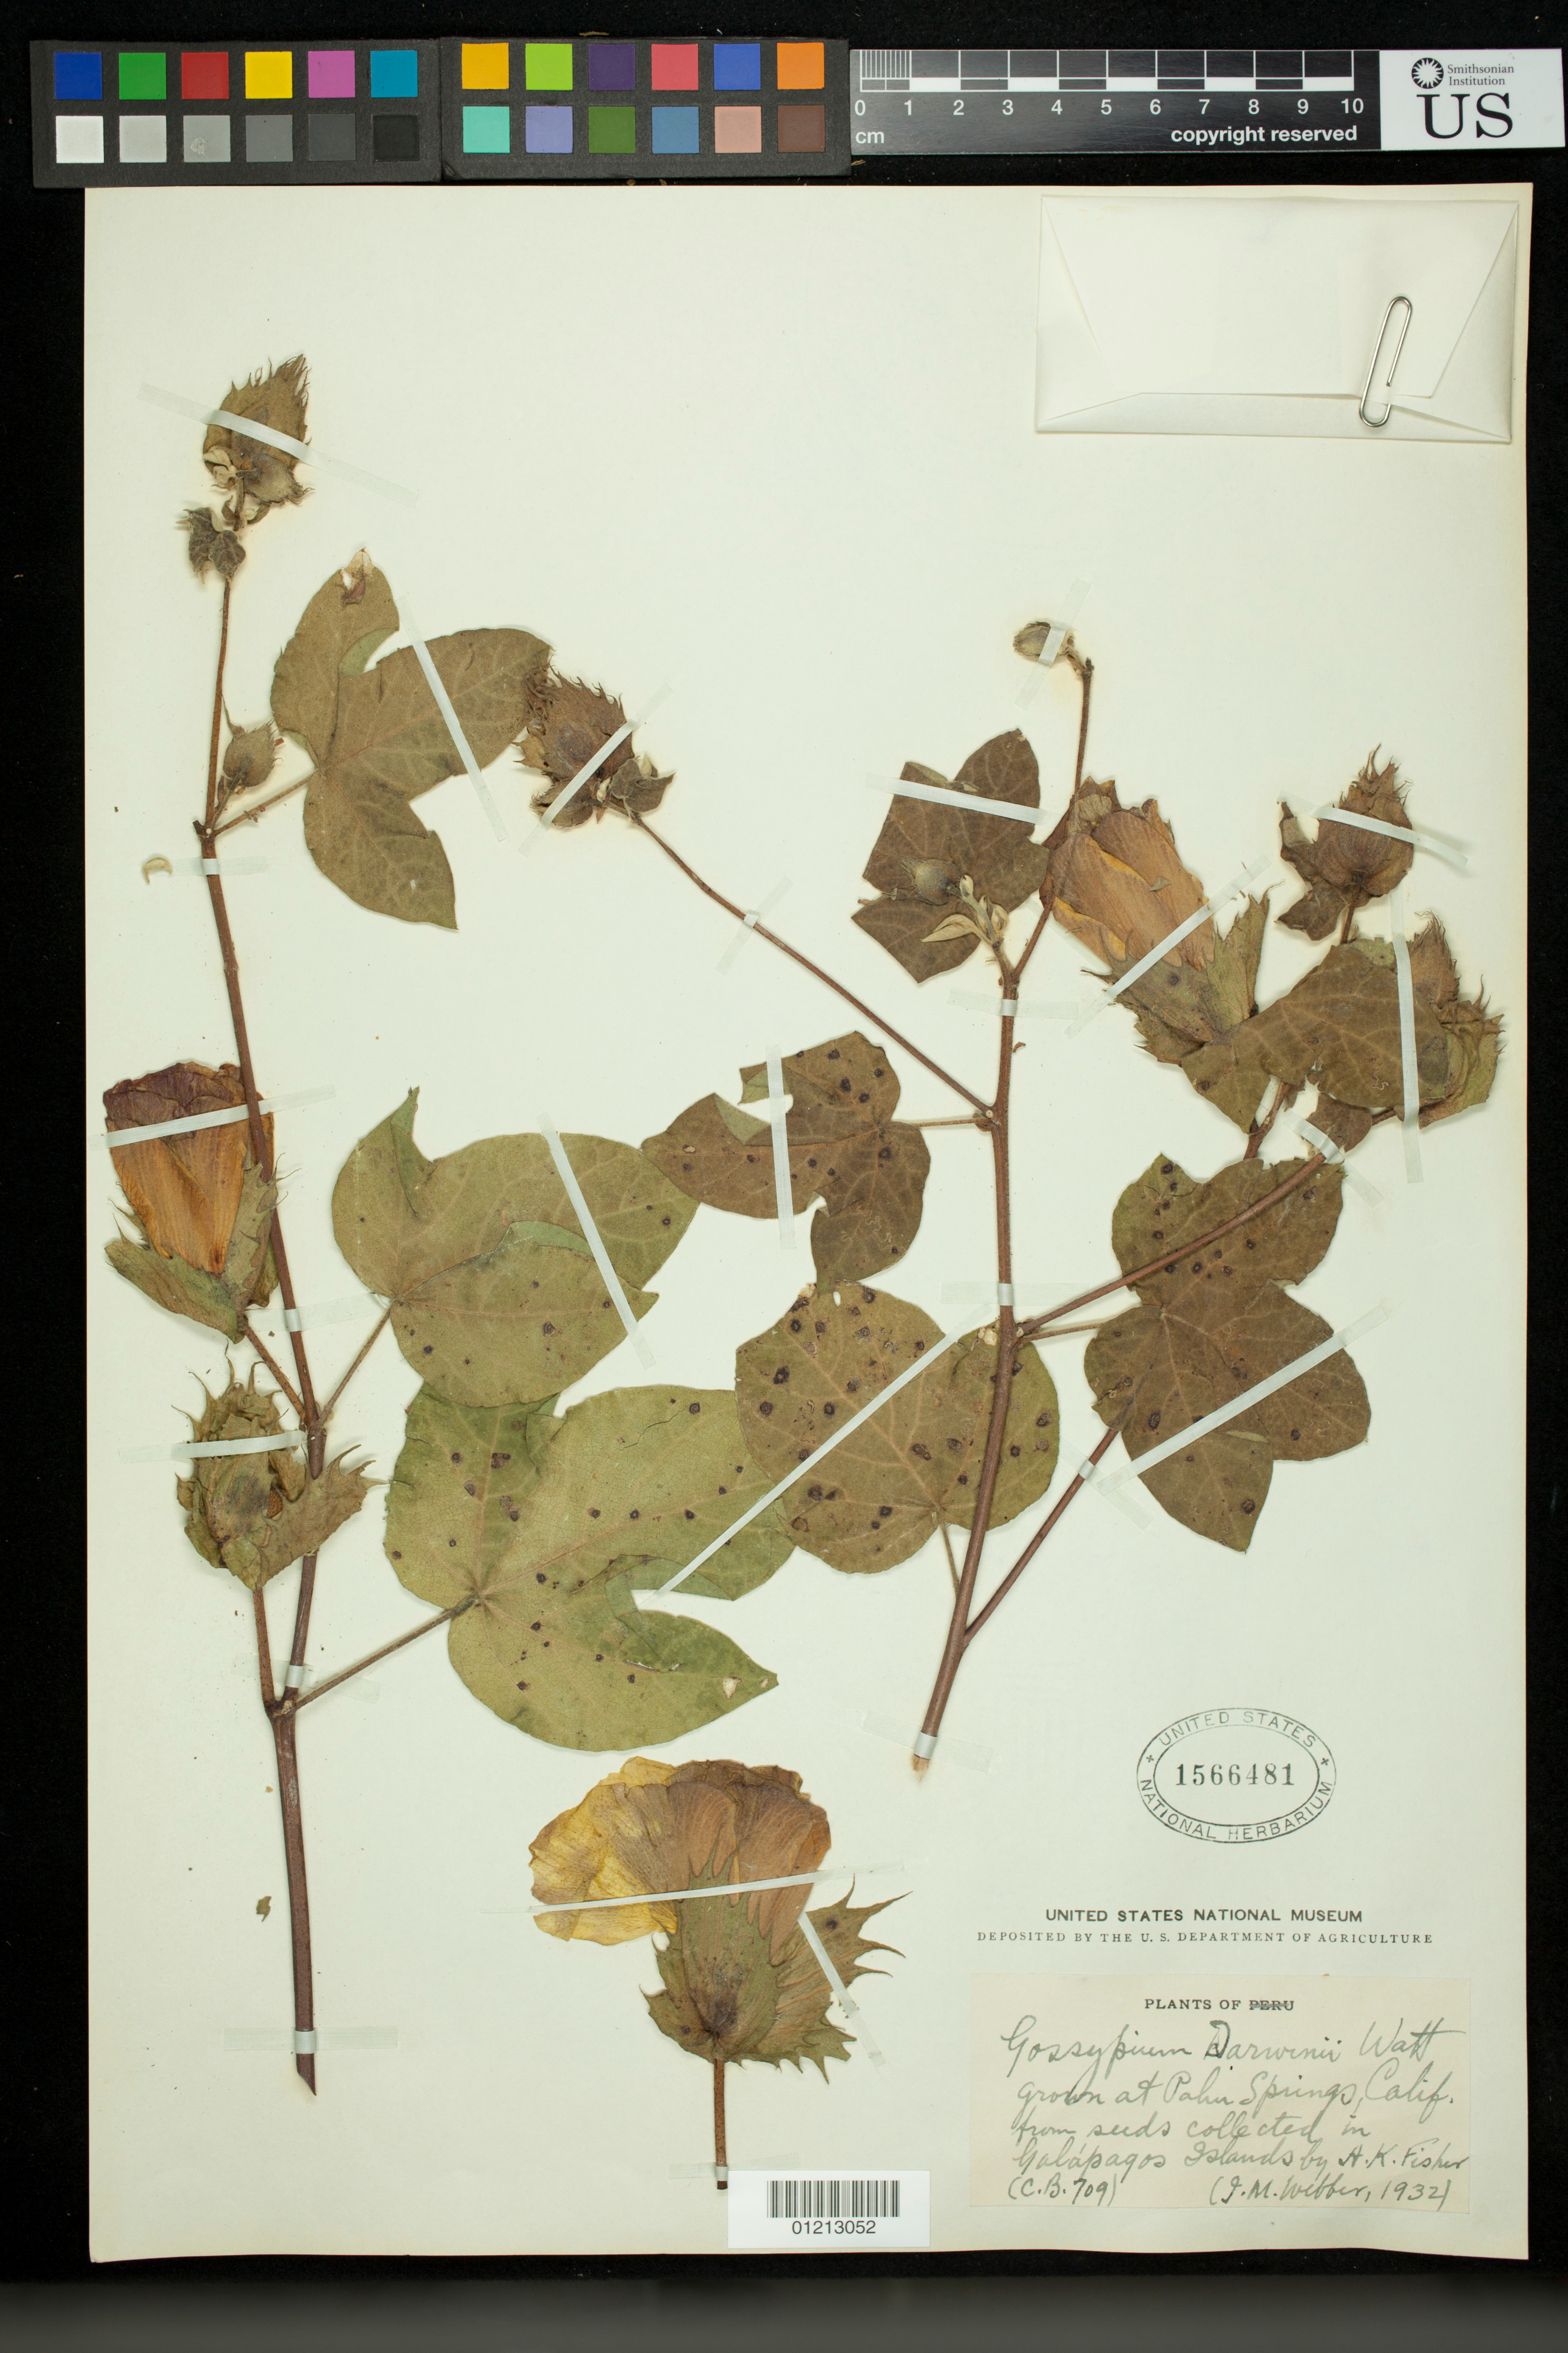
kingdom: Plantae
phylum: Tracheophyta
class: Magnoliopsida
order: Malvales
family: Malvaceae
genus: Gossypium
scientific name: Gossypium barbadense var. darwinii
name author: (G. Watt) J.B. Hutch.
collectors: J. M. Webber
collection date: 1932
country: United States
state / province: California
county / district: Riverside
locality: Cultivated from seeds at Palm Springs, Calif. (C.B. 709)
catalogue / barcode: US 1566481